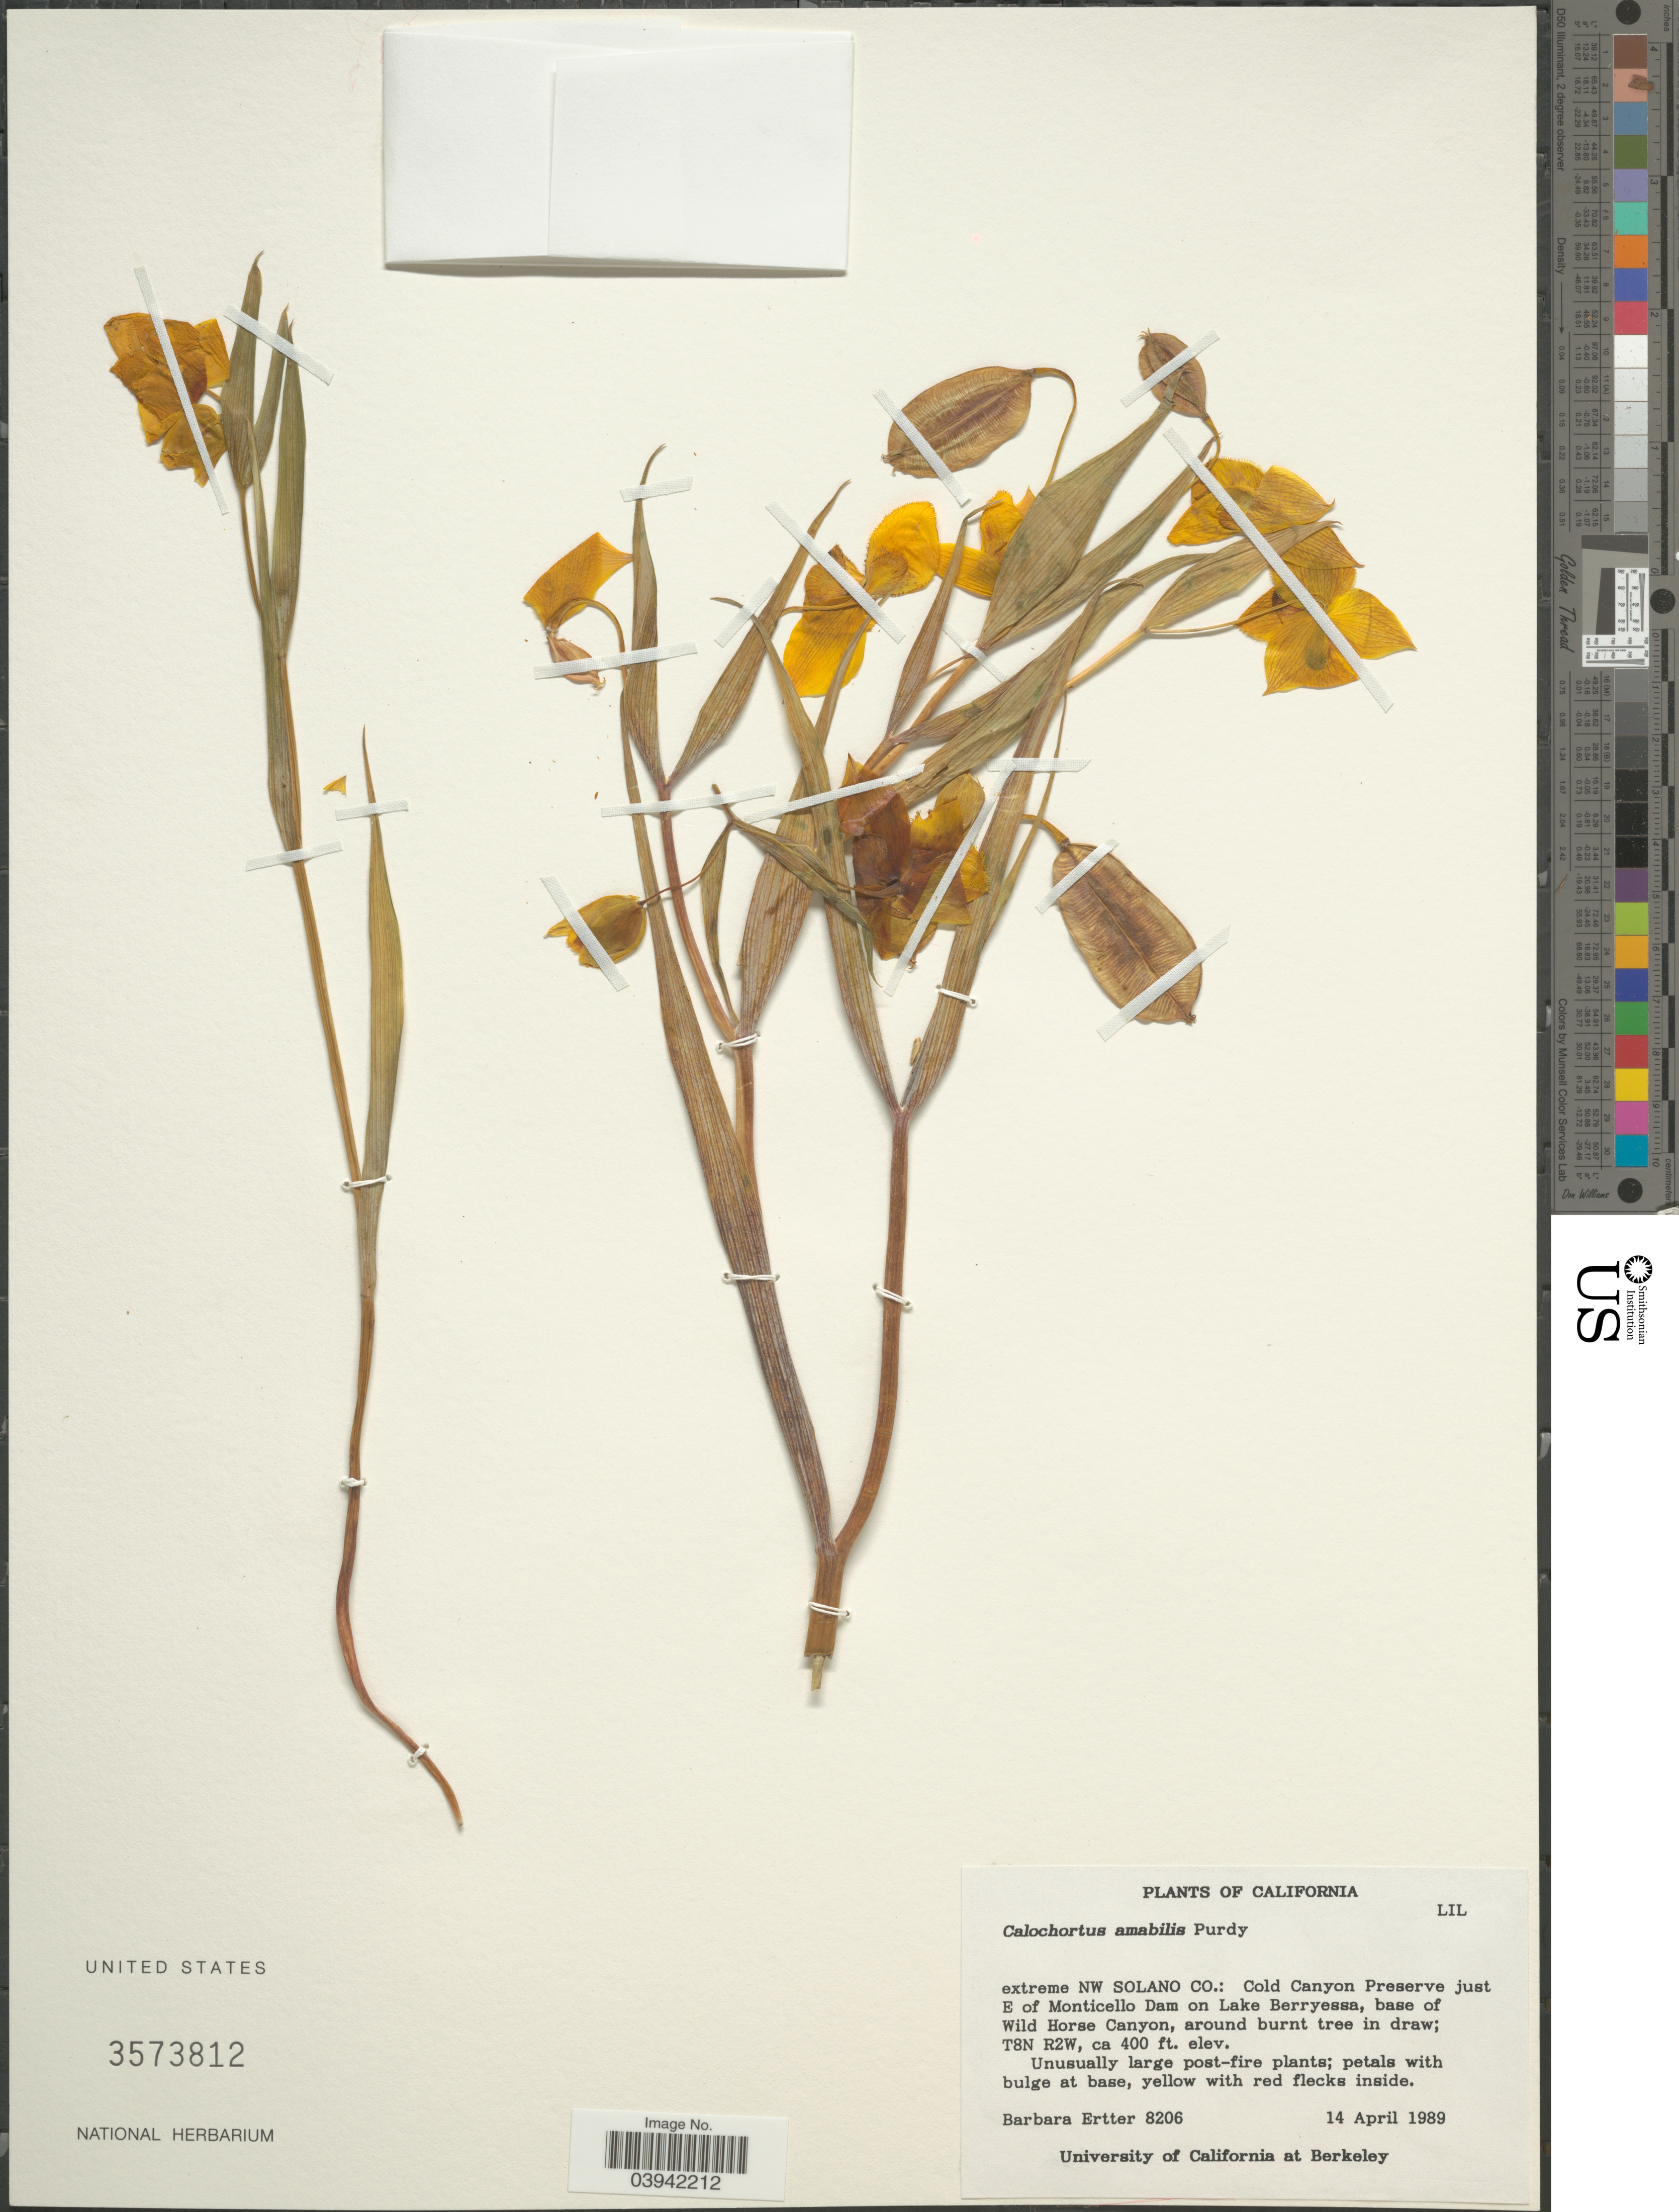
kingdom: Plantae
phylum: Tracheophyta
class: Liliopsida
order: Liliales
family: Liliaceae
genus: Calochortus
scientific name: Calochortus amabilis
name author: Purdy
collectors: B. Ertter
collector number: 8206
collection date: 1989-04-14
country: United States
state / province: California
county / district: Solano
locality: Extreme NW Solano Co.: Cold Canyon Preserve just E of Monticello Dam on Lake Berryessa, base of Wild Horse Canyon, around burnt tree in draw; T8N R2W.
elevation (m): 122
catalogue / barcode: US 3573812